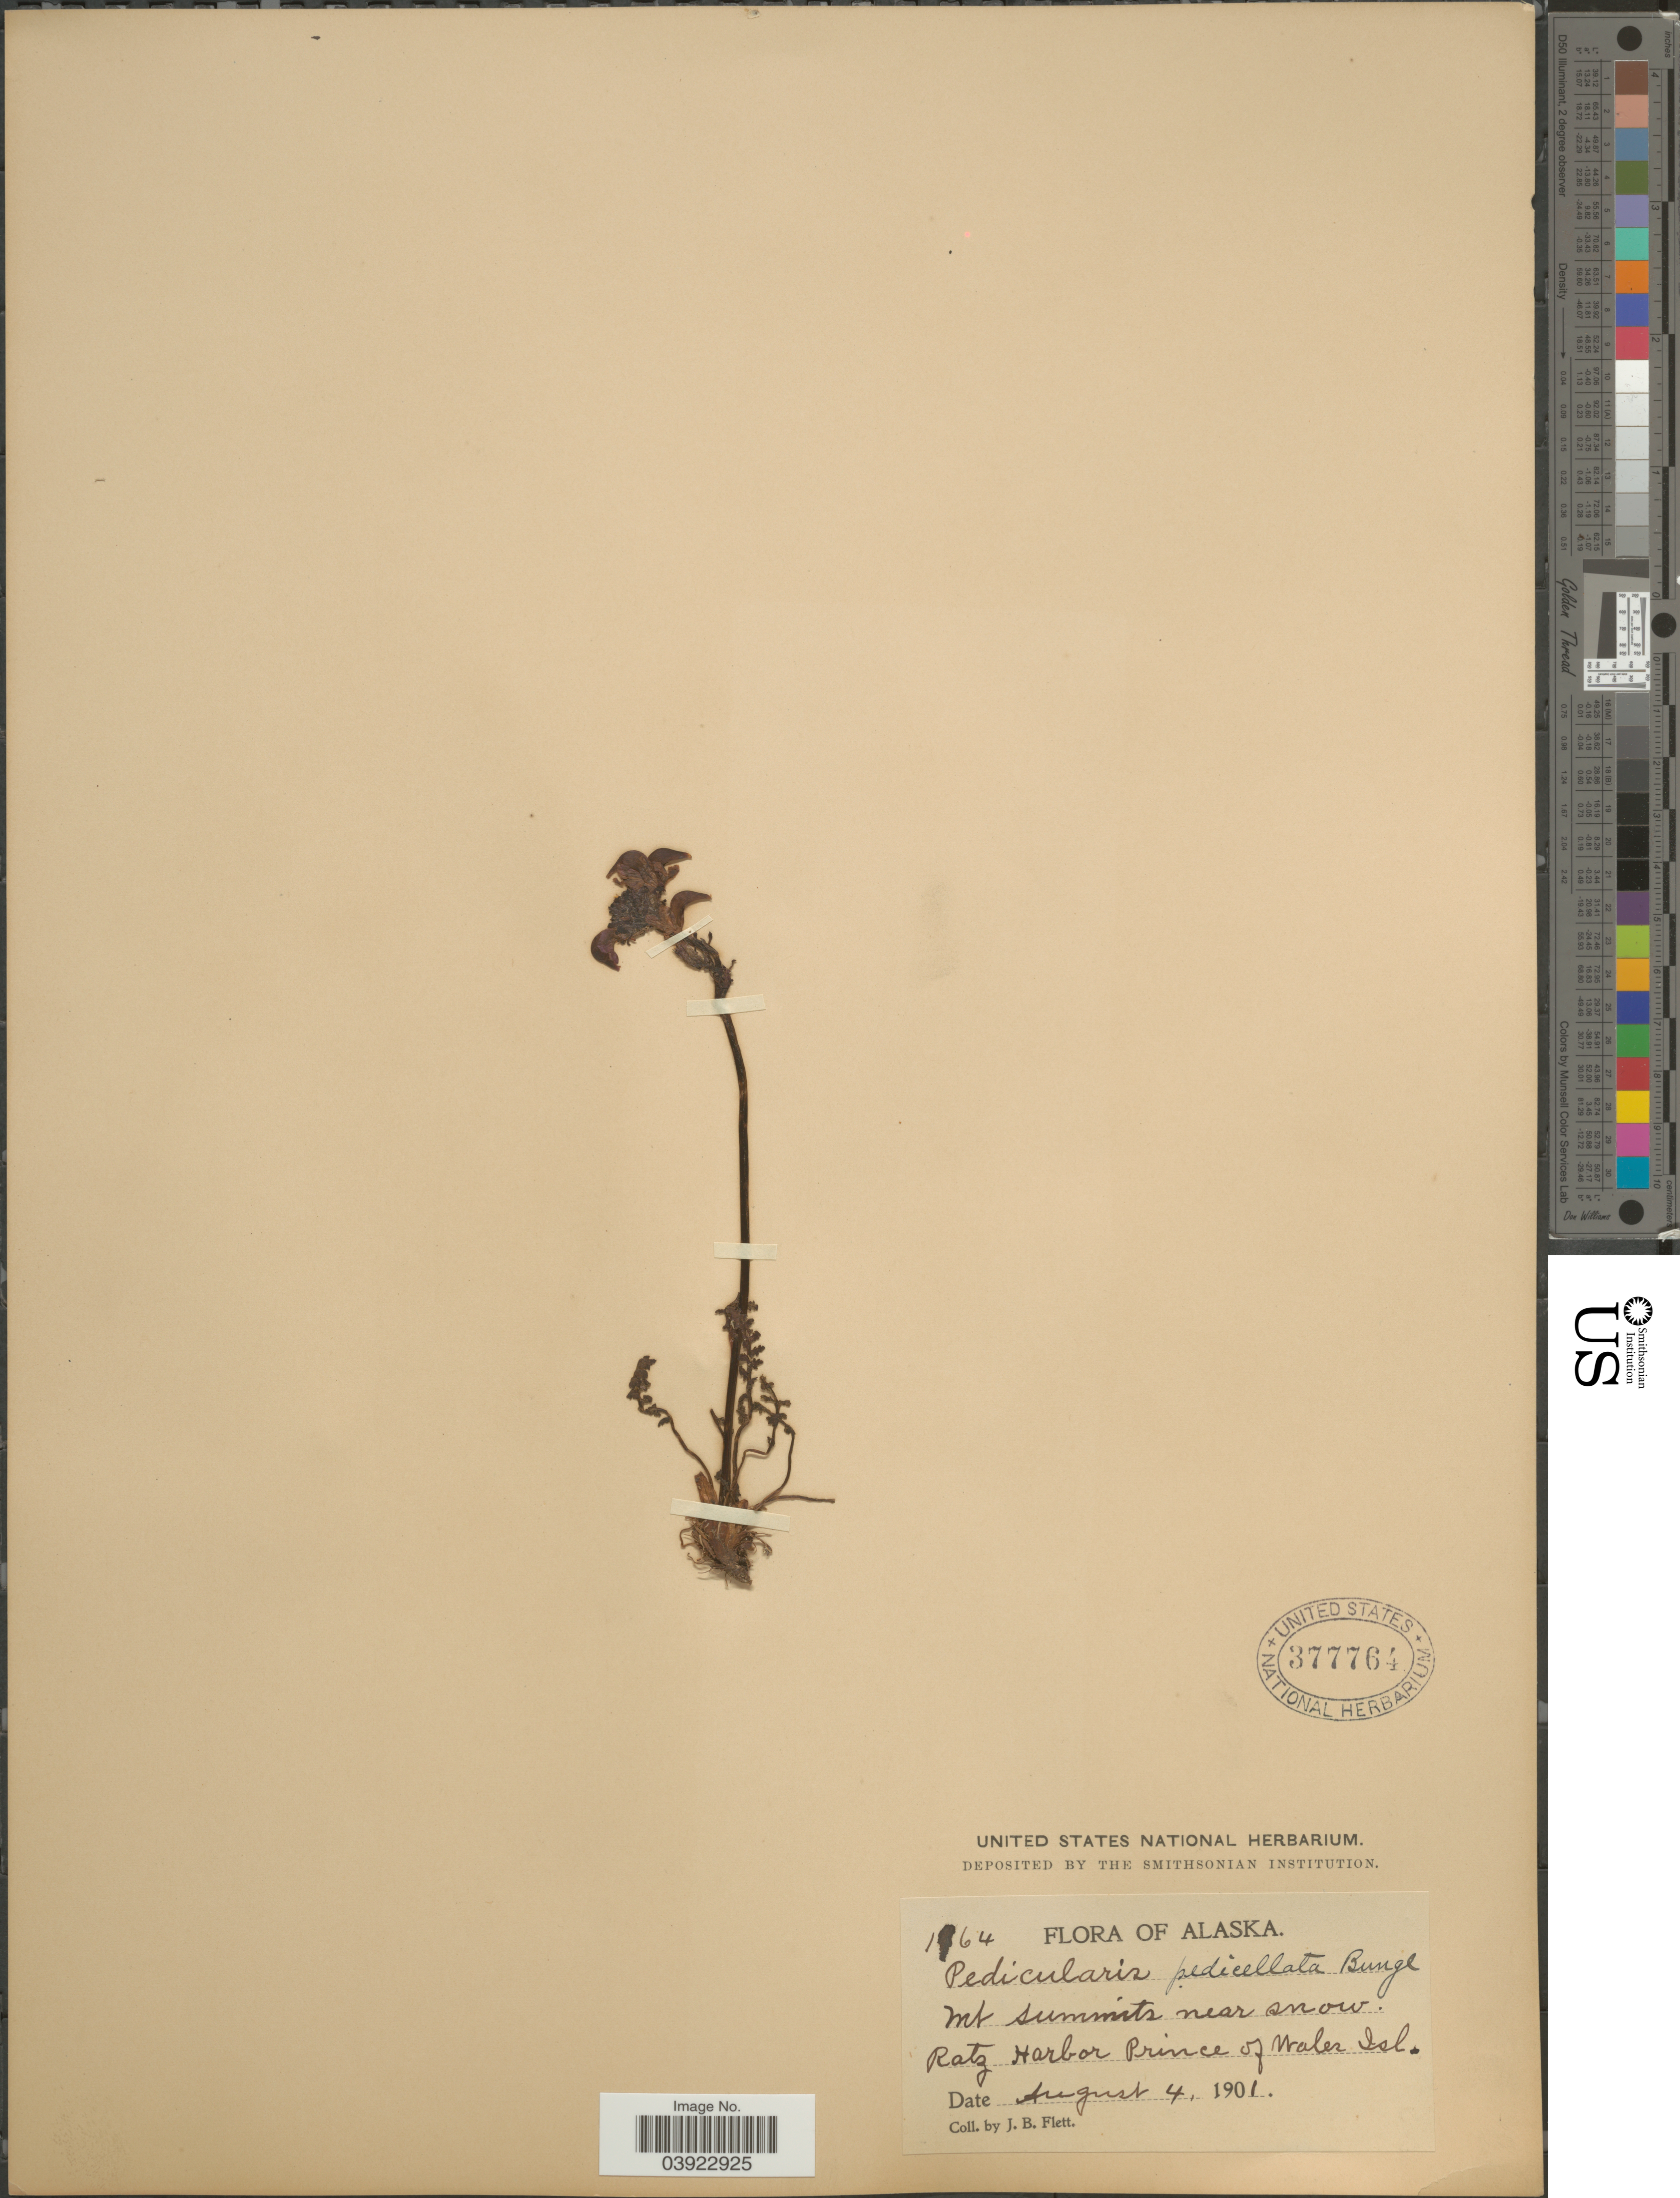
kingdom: Plantae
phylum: Tracheophyta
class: Magnoliopsida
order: Lamiales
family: Orobanchaceae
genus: Pedicularis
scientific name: Pedicularis ornithorhyncha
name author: Benth.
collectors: J. Flett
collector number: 1964*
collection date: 1901-08-04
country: United States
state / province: Alaska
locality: Mt. Summit near snow. Ratz Harbor Prince of Waler Isl.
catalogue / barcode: US 377764